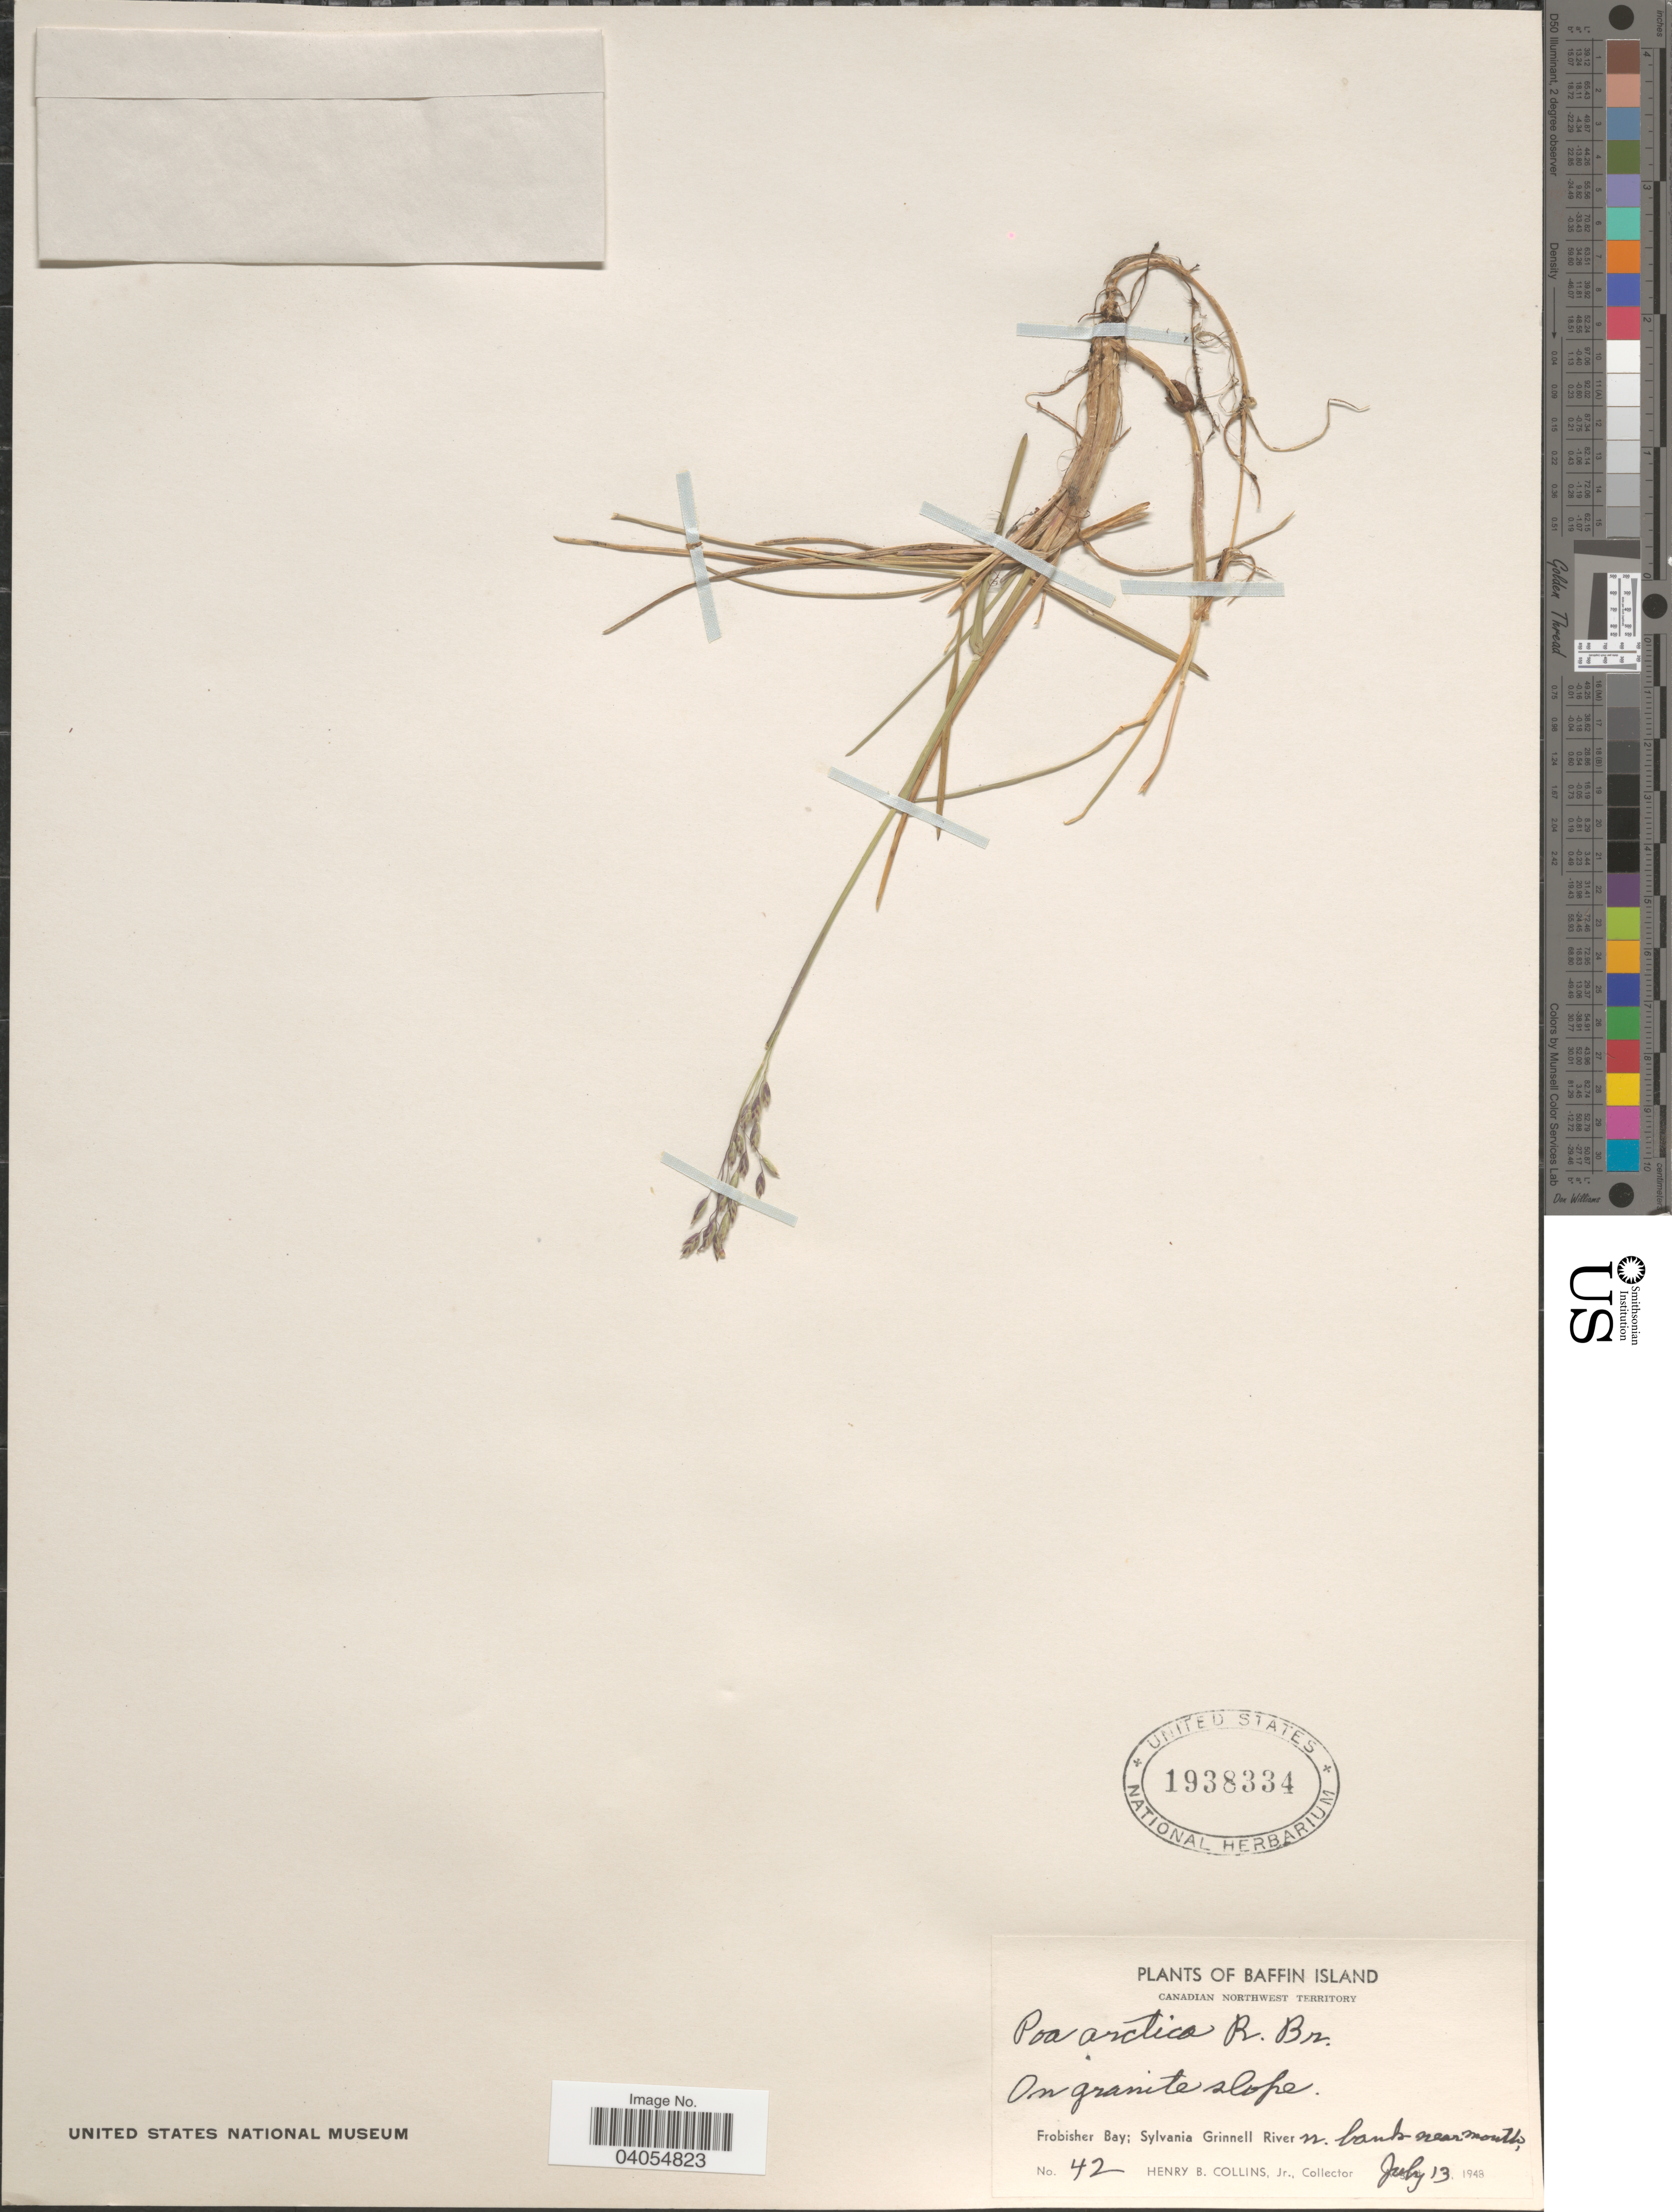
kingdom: Plantae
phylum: Tracheophyta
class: Liliopsida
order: Poales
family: Poaceae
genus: Poa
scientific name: Poa arctica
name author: R. Br.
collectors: H. Collins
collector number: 42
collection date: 1948-07-13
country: Canada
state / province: Northwest Territories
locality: Baffin Island. Canadian Northwest Territory. Frobisher Bay; Sylvania Grinnell River n. bank near mouth.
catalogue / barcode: US 1938334